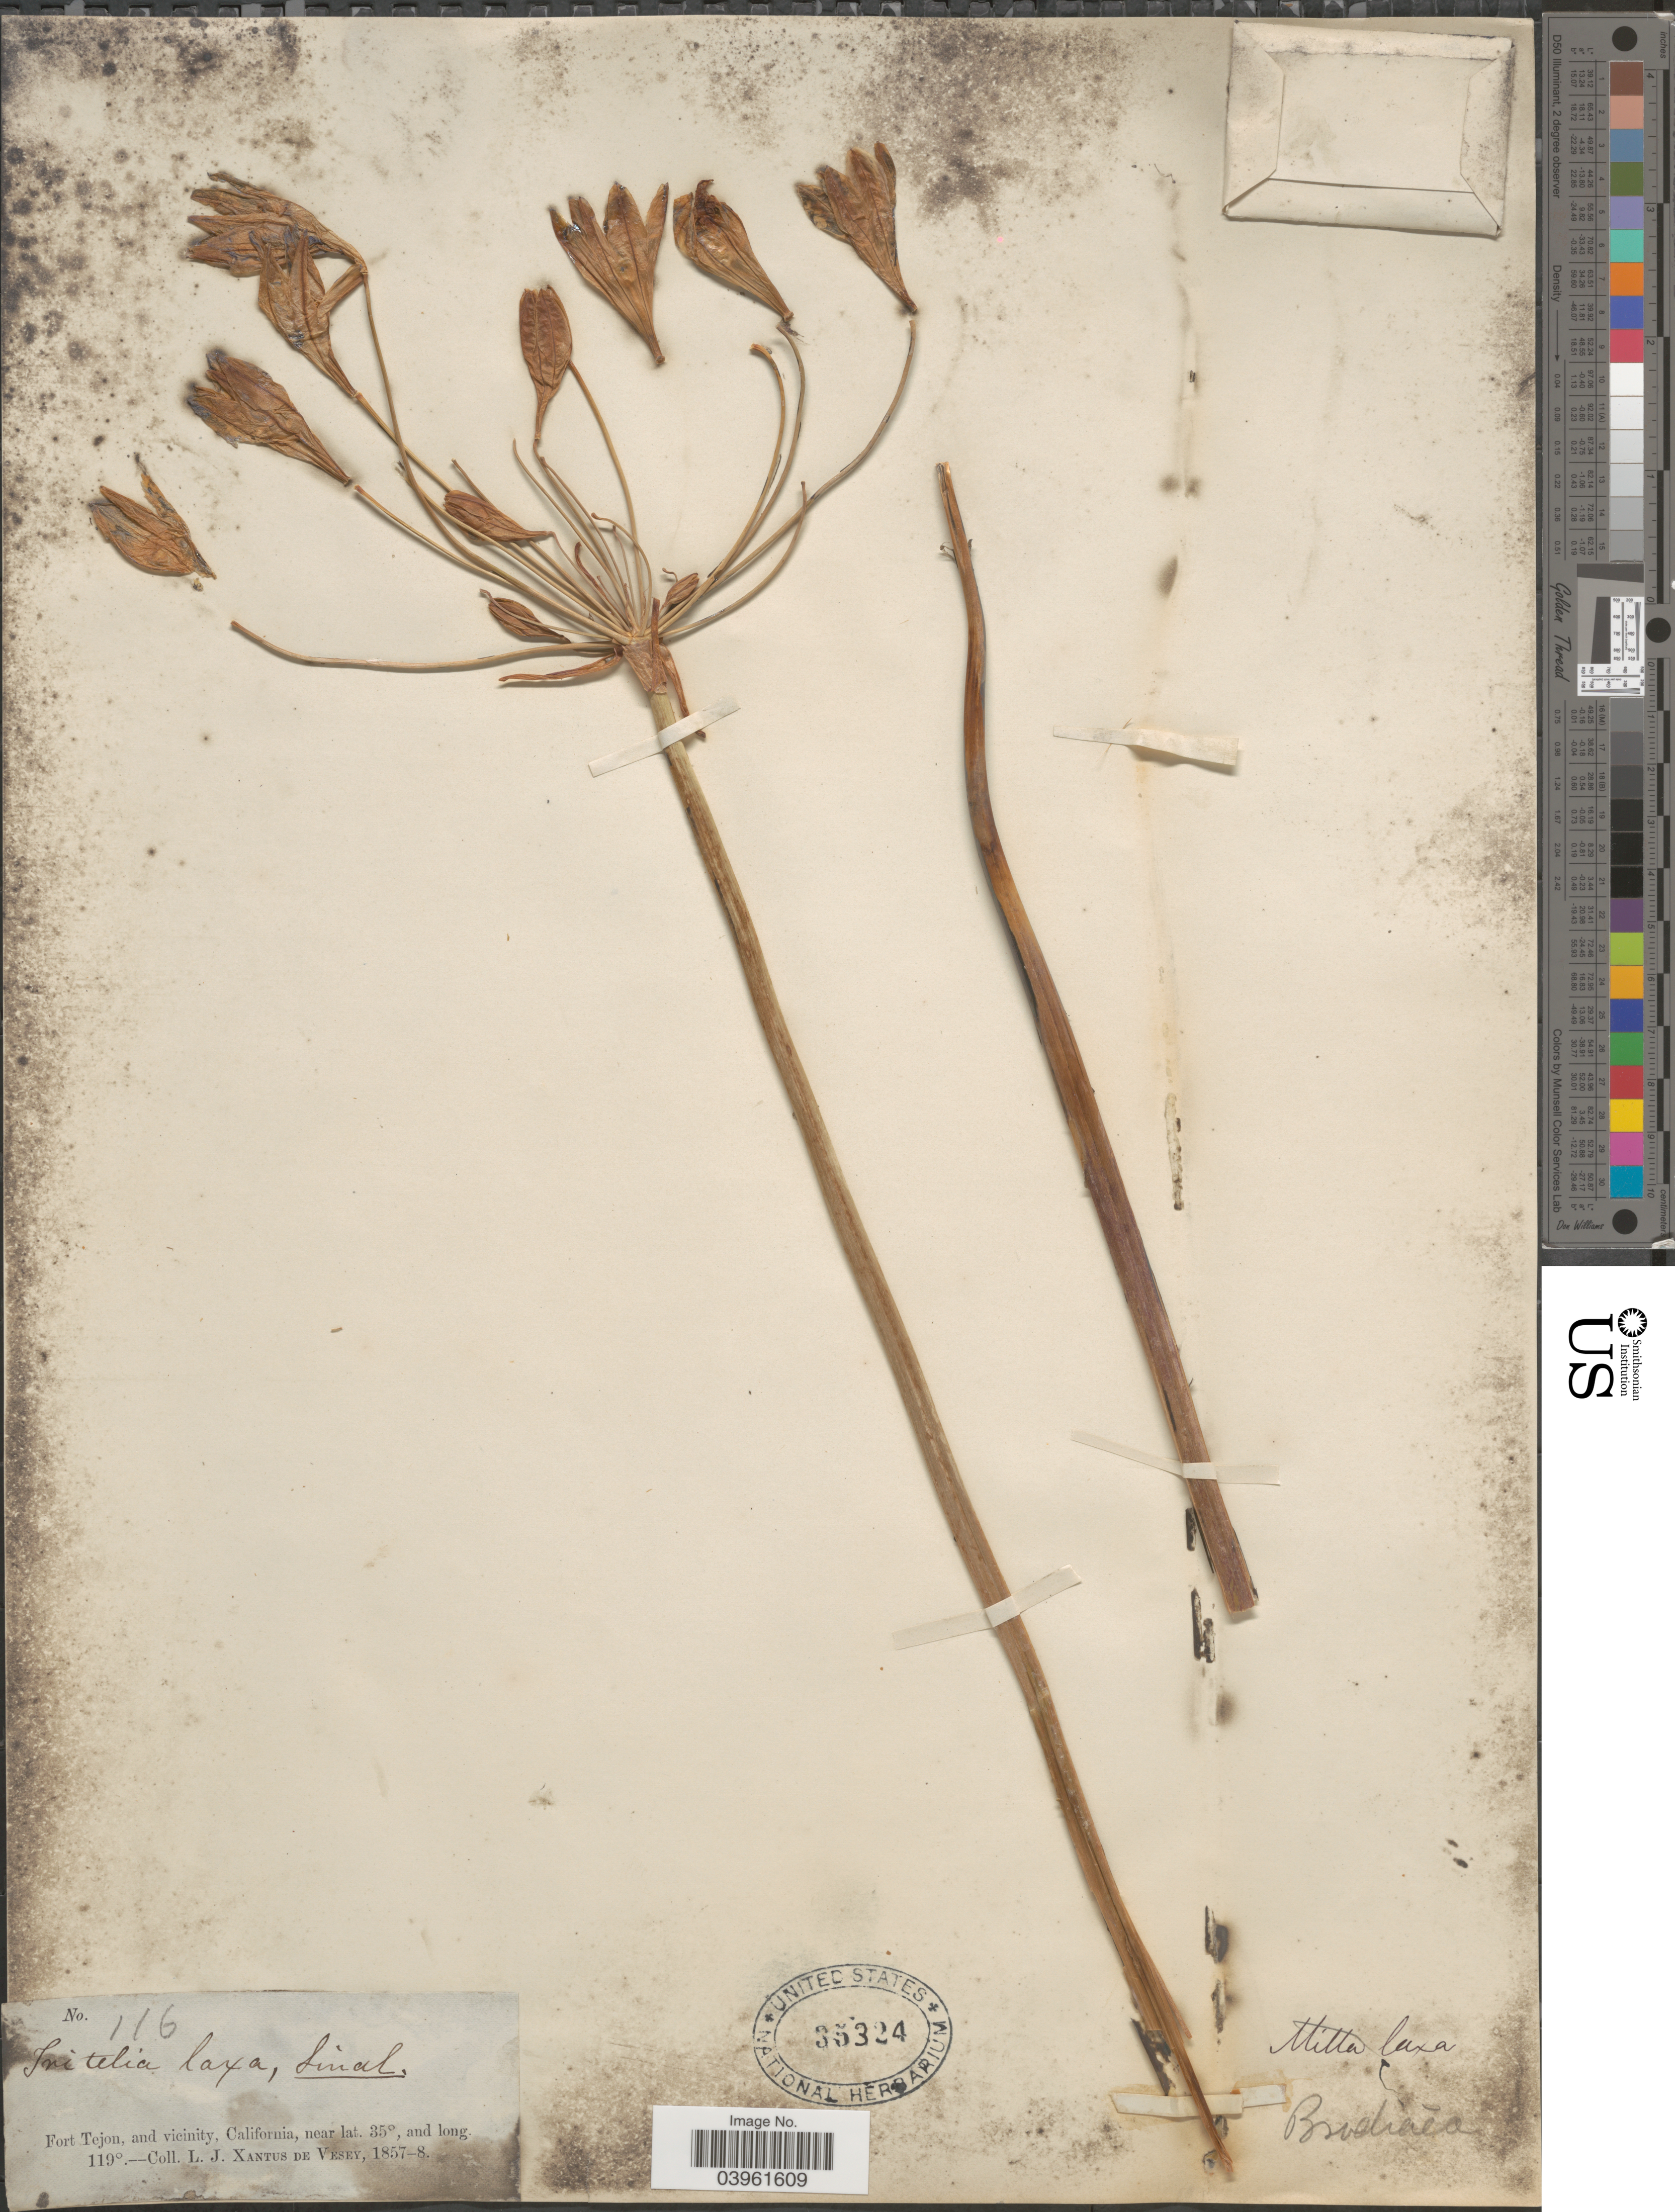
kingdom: Plantae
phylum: Tracheophyta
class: Liliopsida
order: Asparagales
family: Asparagaceae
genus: Triteleia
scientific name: Triteleia laxa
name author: Benth.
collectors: L. Xantus de Vesey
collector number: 116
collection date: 1857/1858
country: United States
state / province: California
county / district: Kern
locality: Fort Tejon, and vicinity.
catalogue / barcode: US 35324